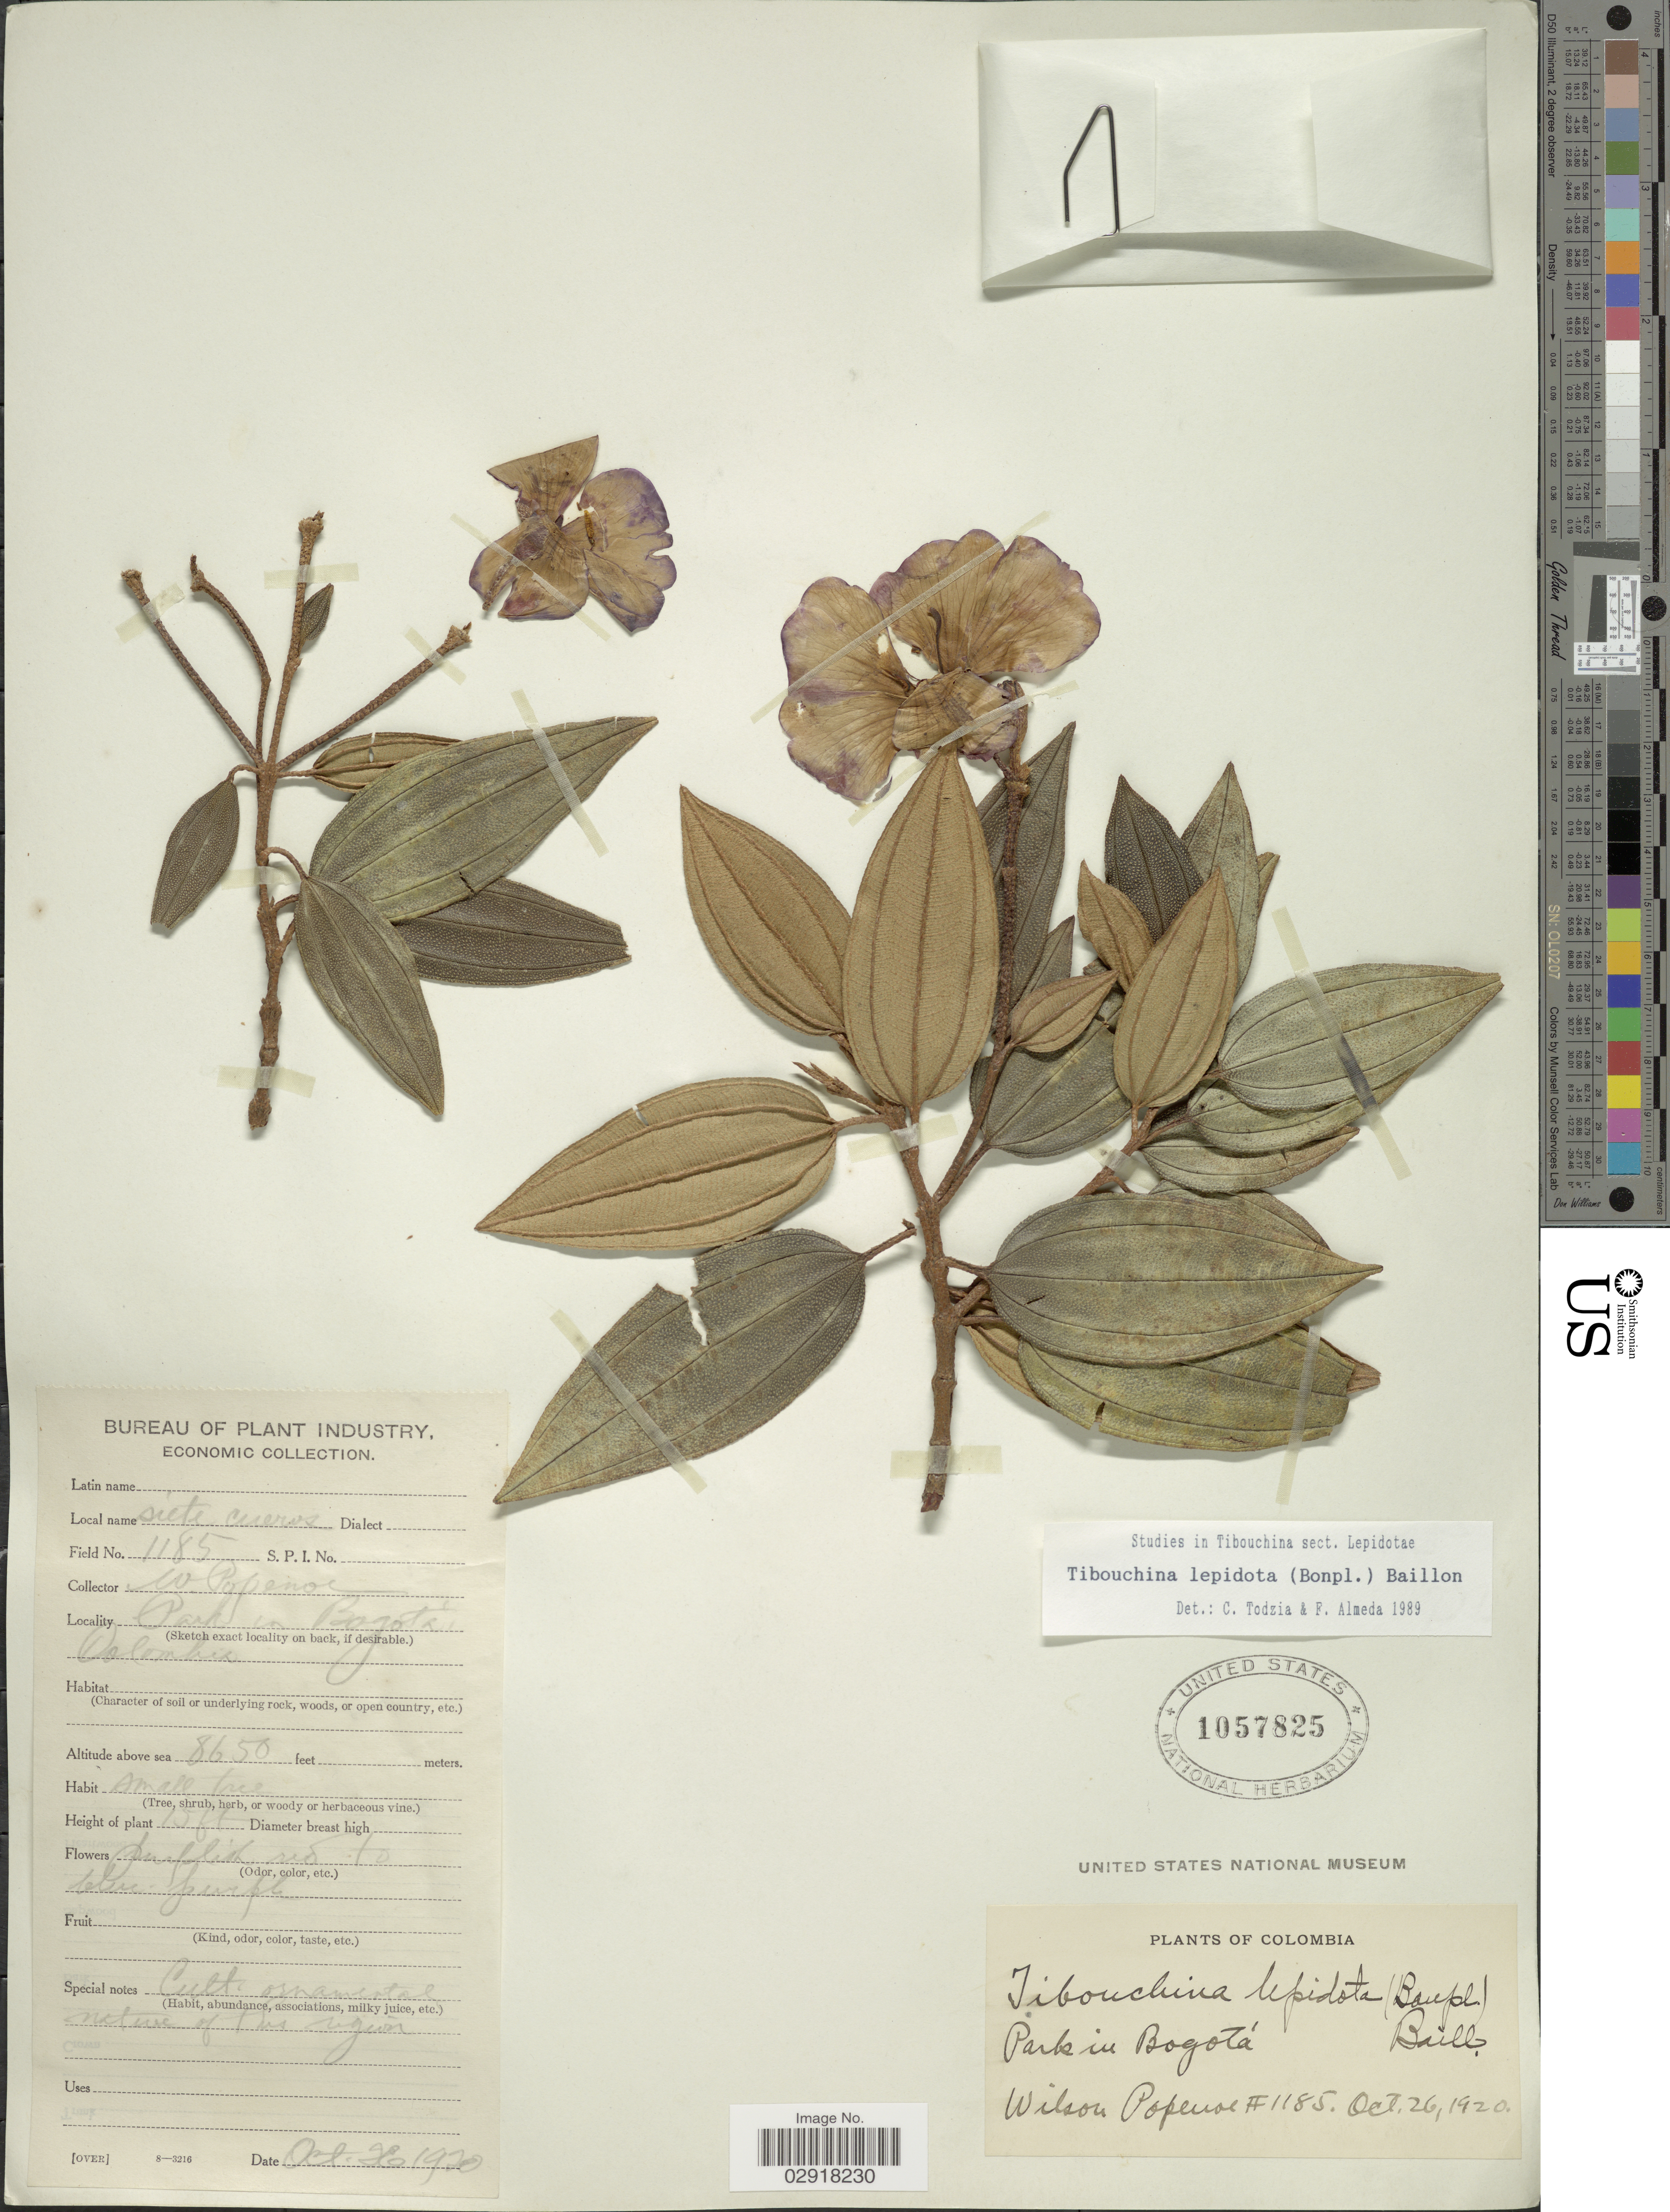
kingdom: Plantae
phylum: Tracheophyta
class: Magnoliopsida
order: Myrtales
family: Melastomataceae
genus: Andesanthus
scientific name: Andesanthus lepidotus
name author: (Humb. & Bonpl.) P.J.F. Guim. & Michelang.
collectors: F. Popenoe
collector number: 1185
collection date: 1920-10-26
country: Colombia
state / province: Bogota D.C.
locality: Park in Bogotá.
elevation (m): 2637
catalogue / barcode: US 1057825